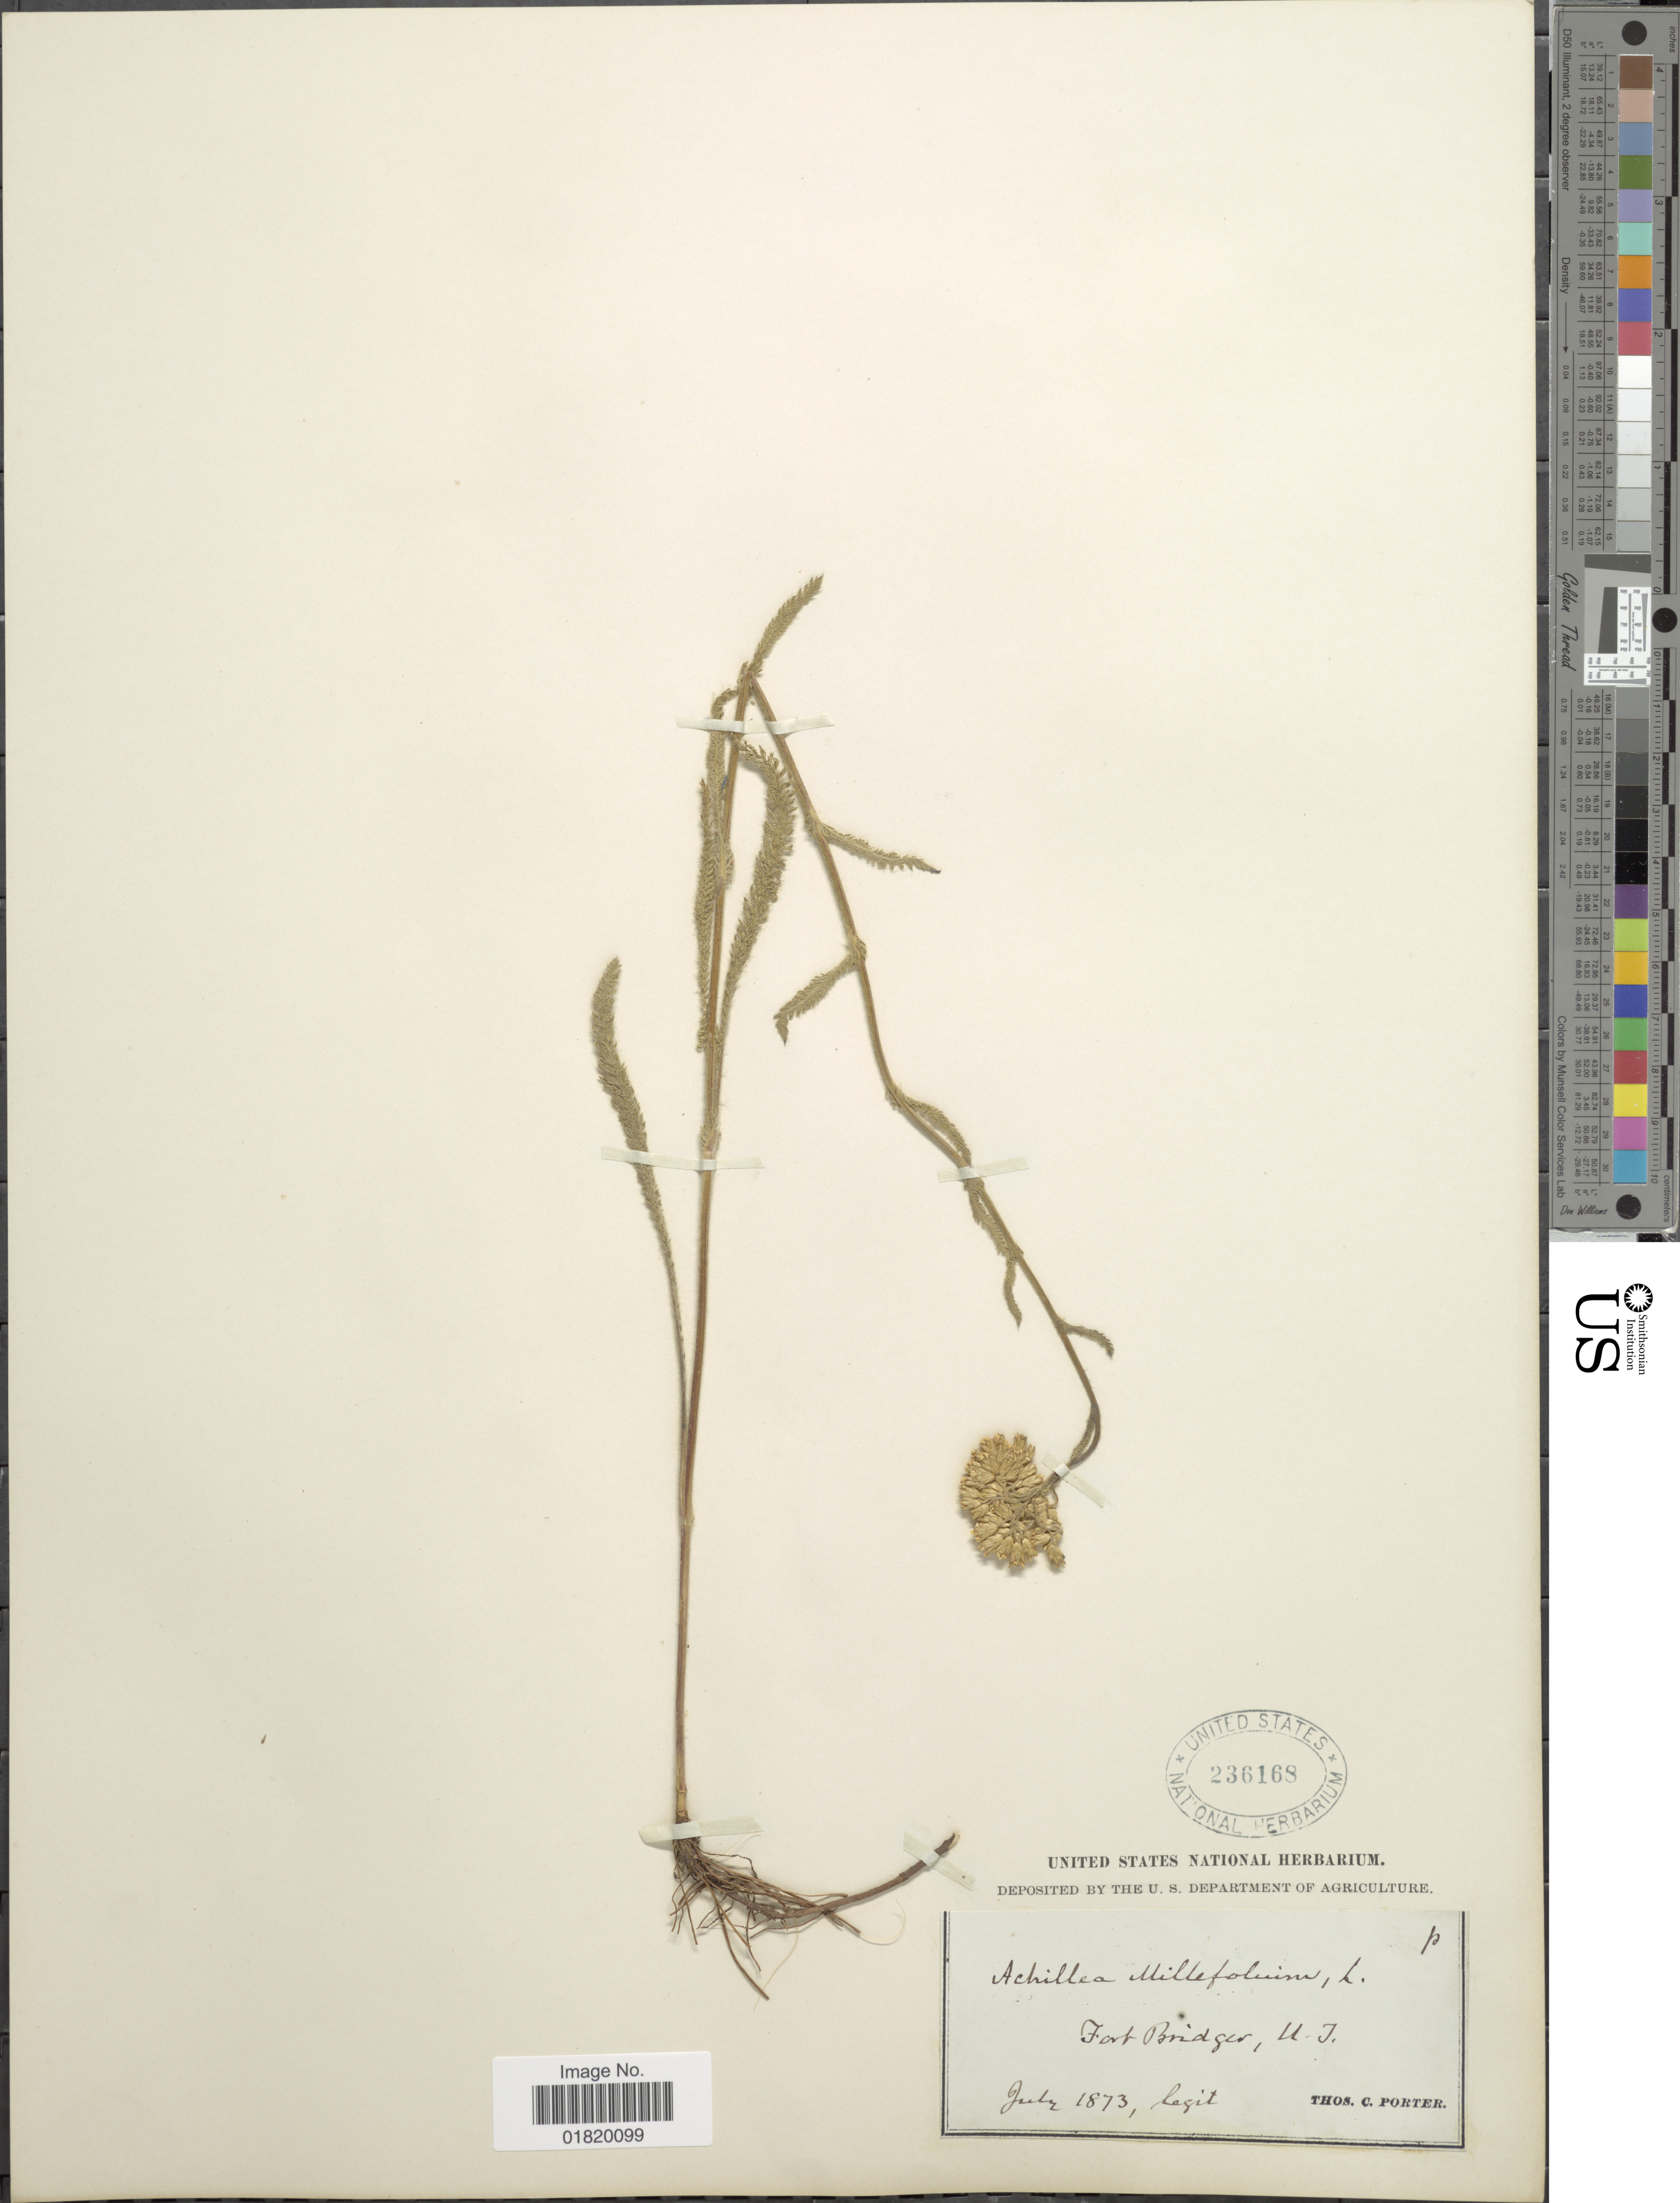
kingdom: Plantae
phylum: Tracheophyta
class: Magnoliopsida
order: Asterales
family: Asteraceae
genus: Achillea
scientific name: Achillea lanulosa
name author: Nutt.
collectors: T. C. Porter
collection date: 1873-07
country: United States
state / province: Utah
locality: Fort Bridger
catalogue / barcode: US 236168